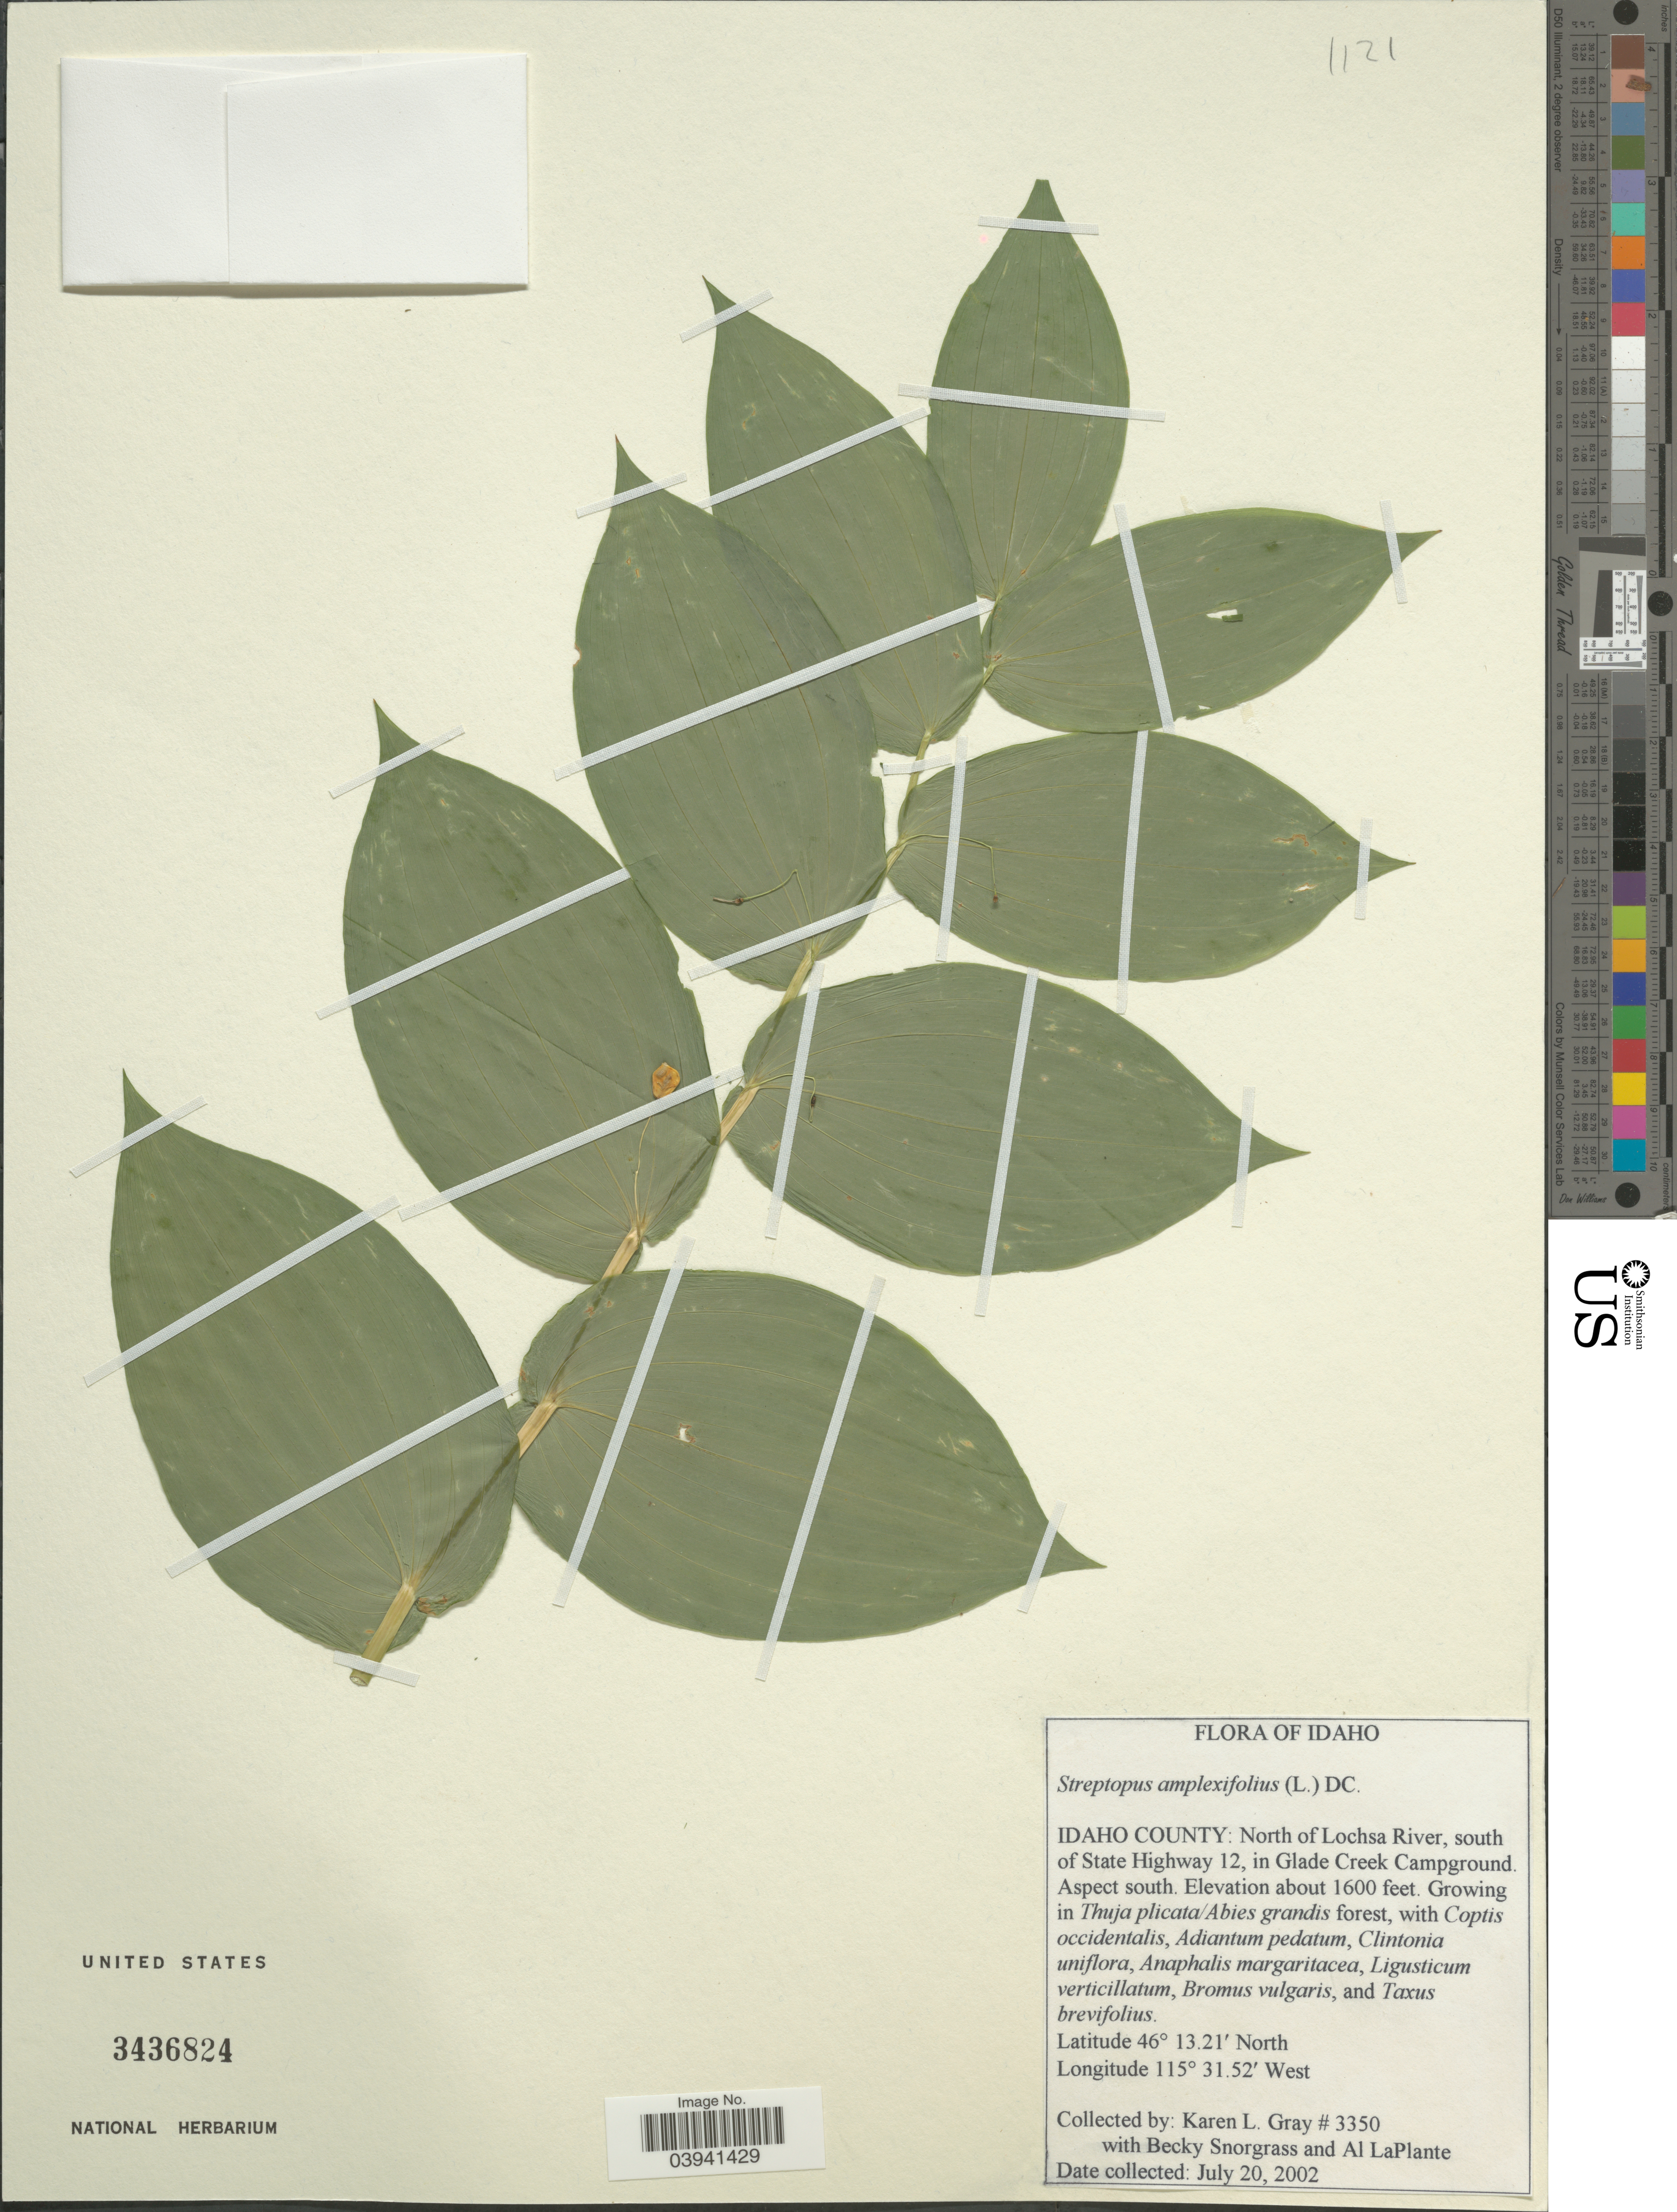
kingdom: Plantae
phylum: Tracheophyta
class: Liliopsida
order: Liliales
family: Liliaceae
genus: Streptopus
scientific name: Streptopus amplexifolius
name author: (L.) DC.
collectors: K. L. Gray, B. Snorgrass & A. LaPlante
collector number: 3350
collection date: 2002-07-20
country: United States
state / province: Idaho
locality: Idaho County: North of Lochsa River, south of State Highway 12, in Glade Creek Campground.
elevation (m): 488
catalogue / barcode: US 3436824